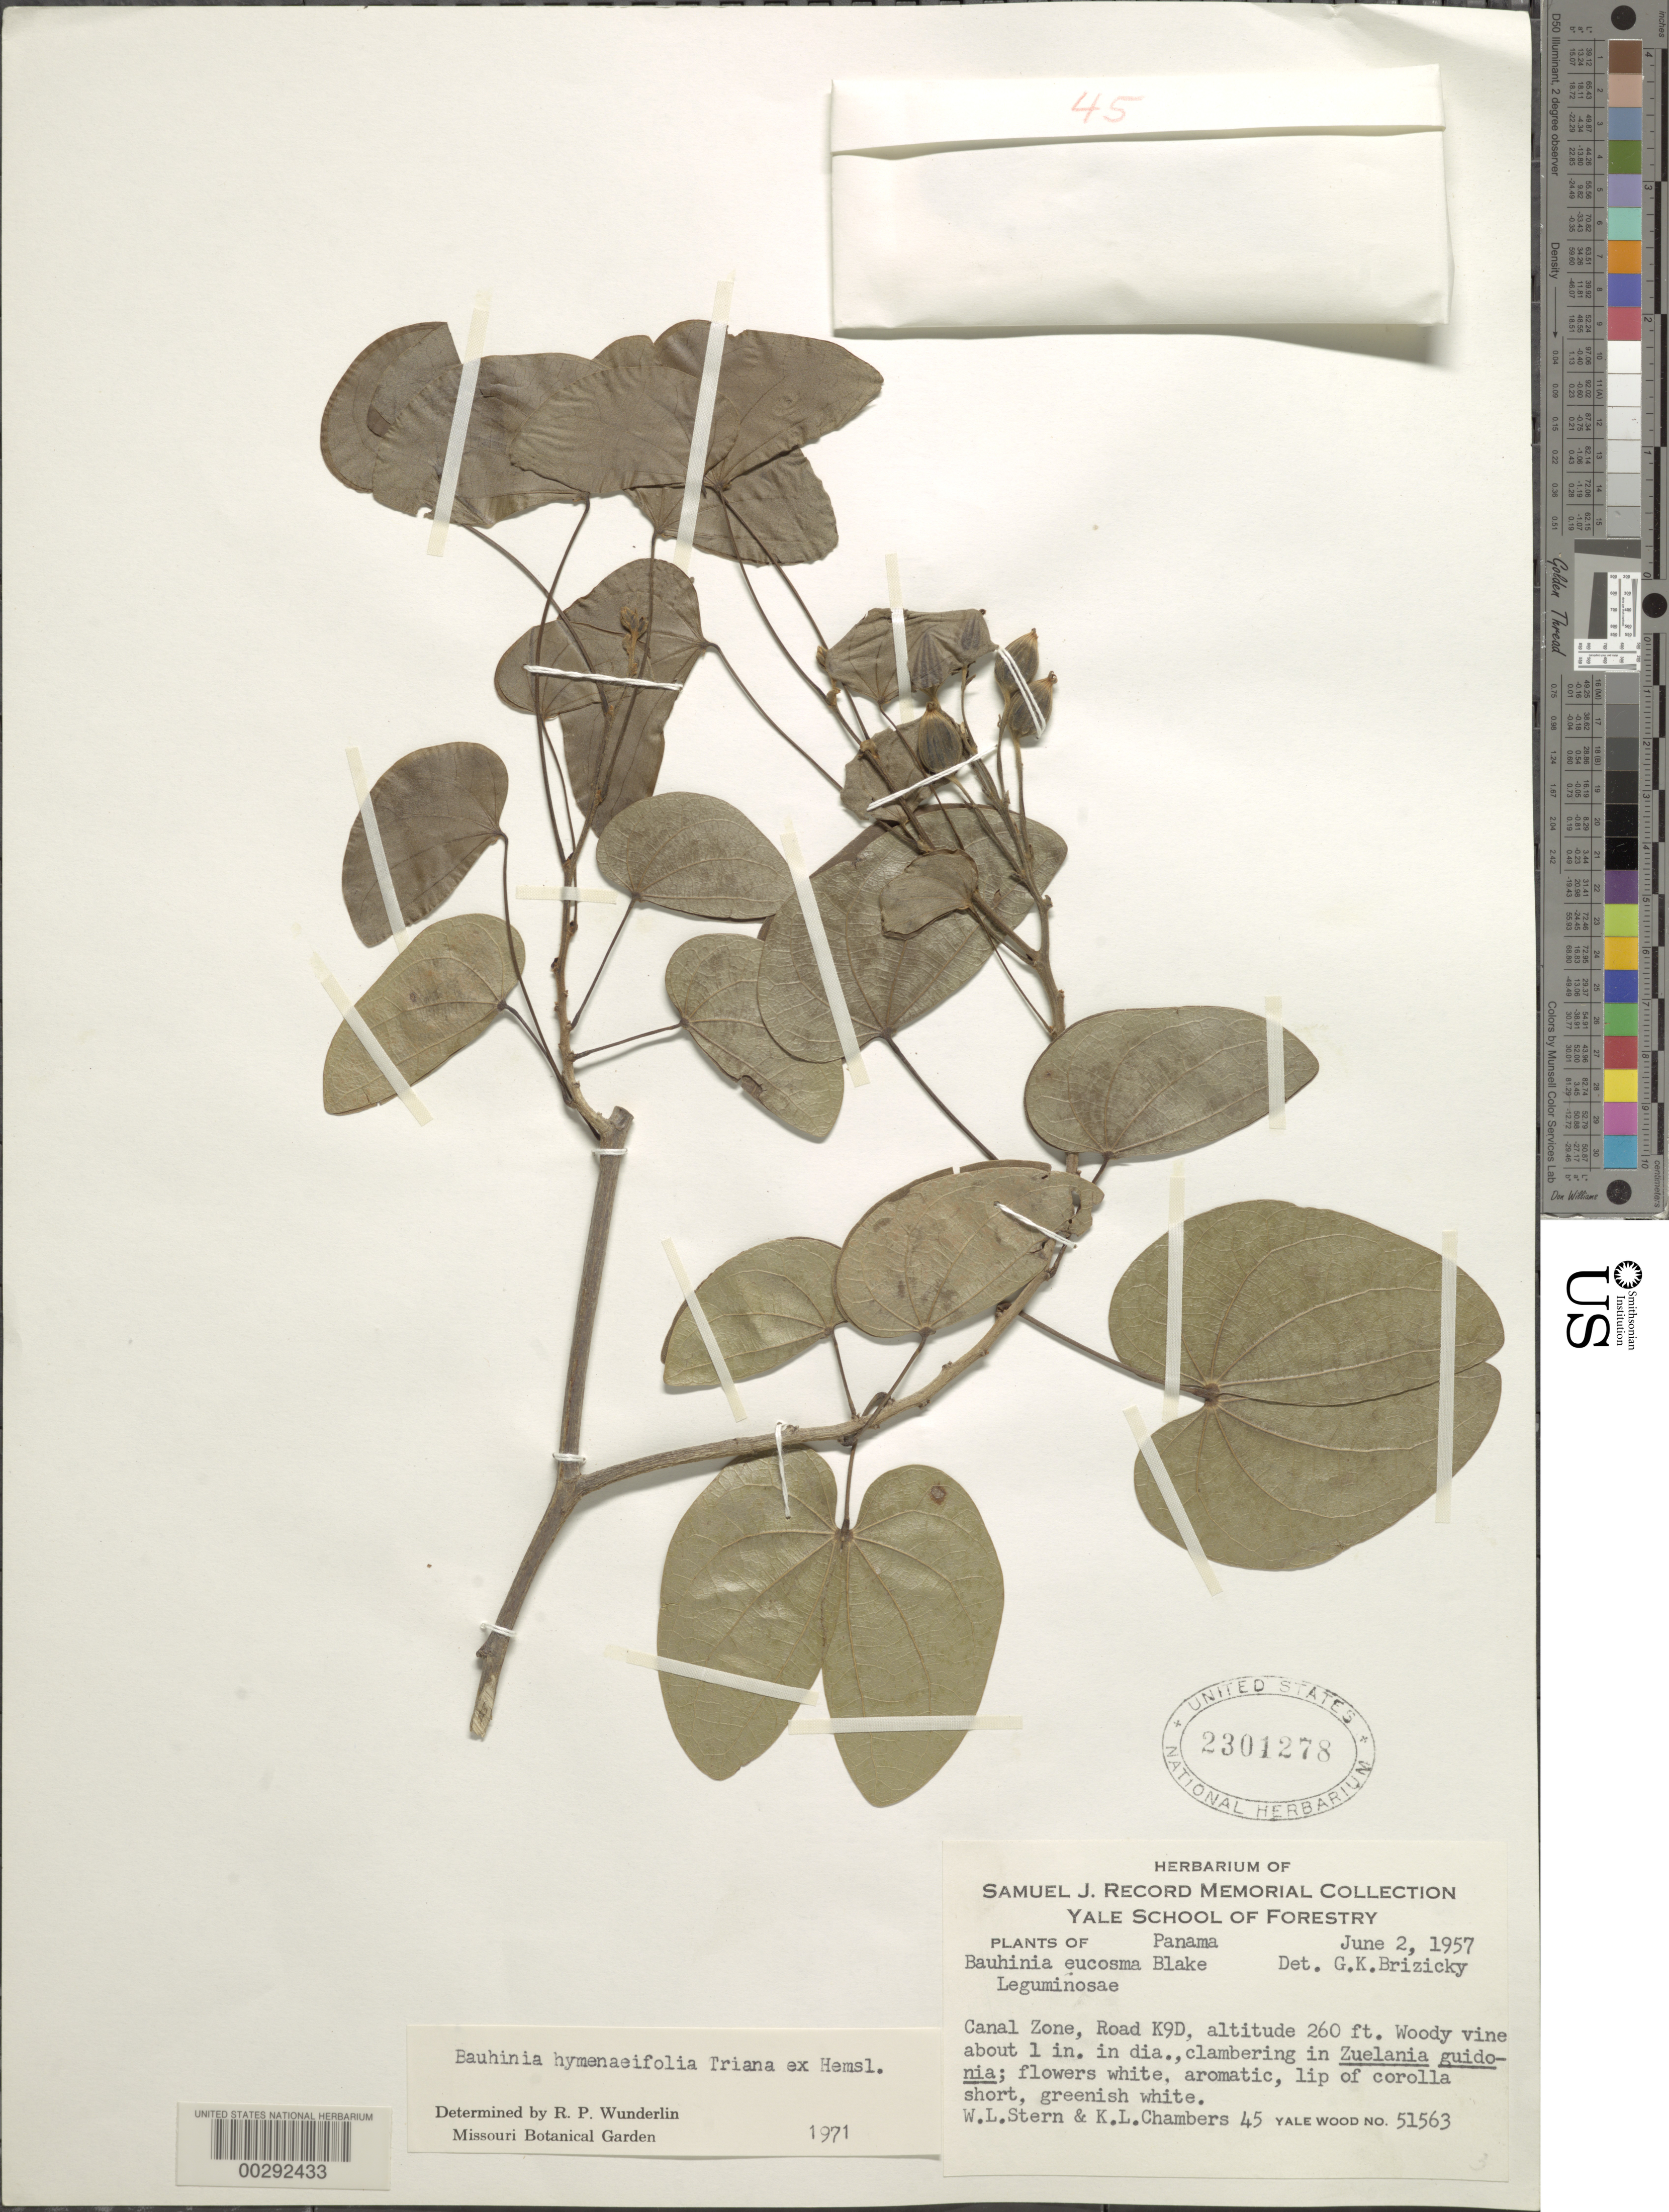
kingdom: Plantae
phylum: Tracheophyta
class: Magnoliopsida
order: Fabales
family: Fabaceae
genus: Bauhinia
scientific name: Bauhinia hymenaeifolia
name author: Hemsl.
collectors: W. L. Stern & K. L. Chambers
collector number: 45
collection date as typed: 02 Jun 1957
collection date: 1957-06-02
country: Panama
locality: Road K9d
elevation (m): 79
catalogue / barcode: US 2301278